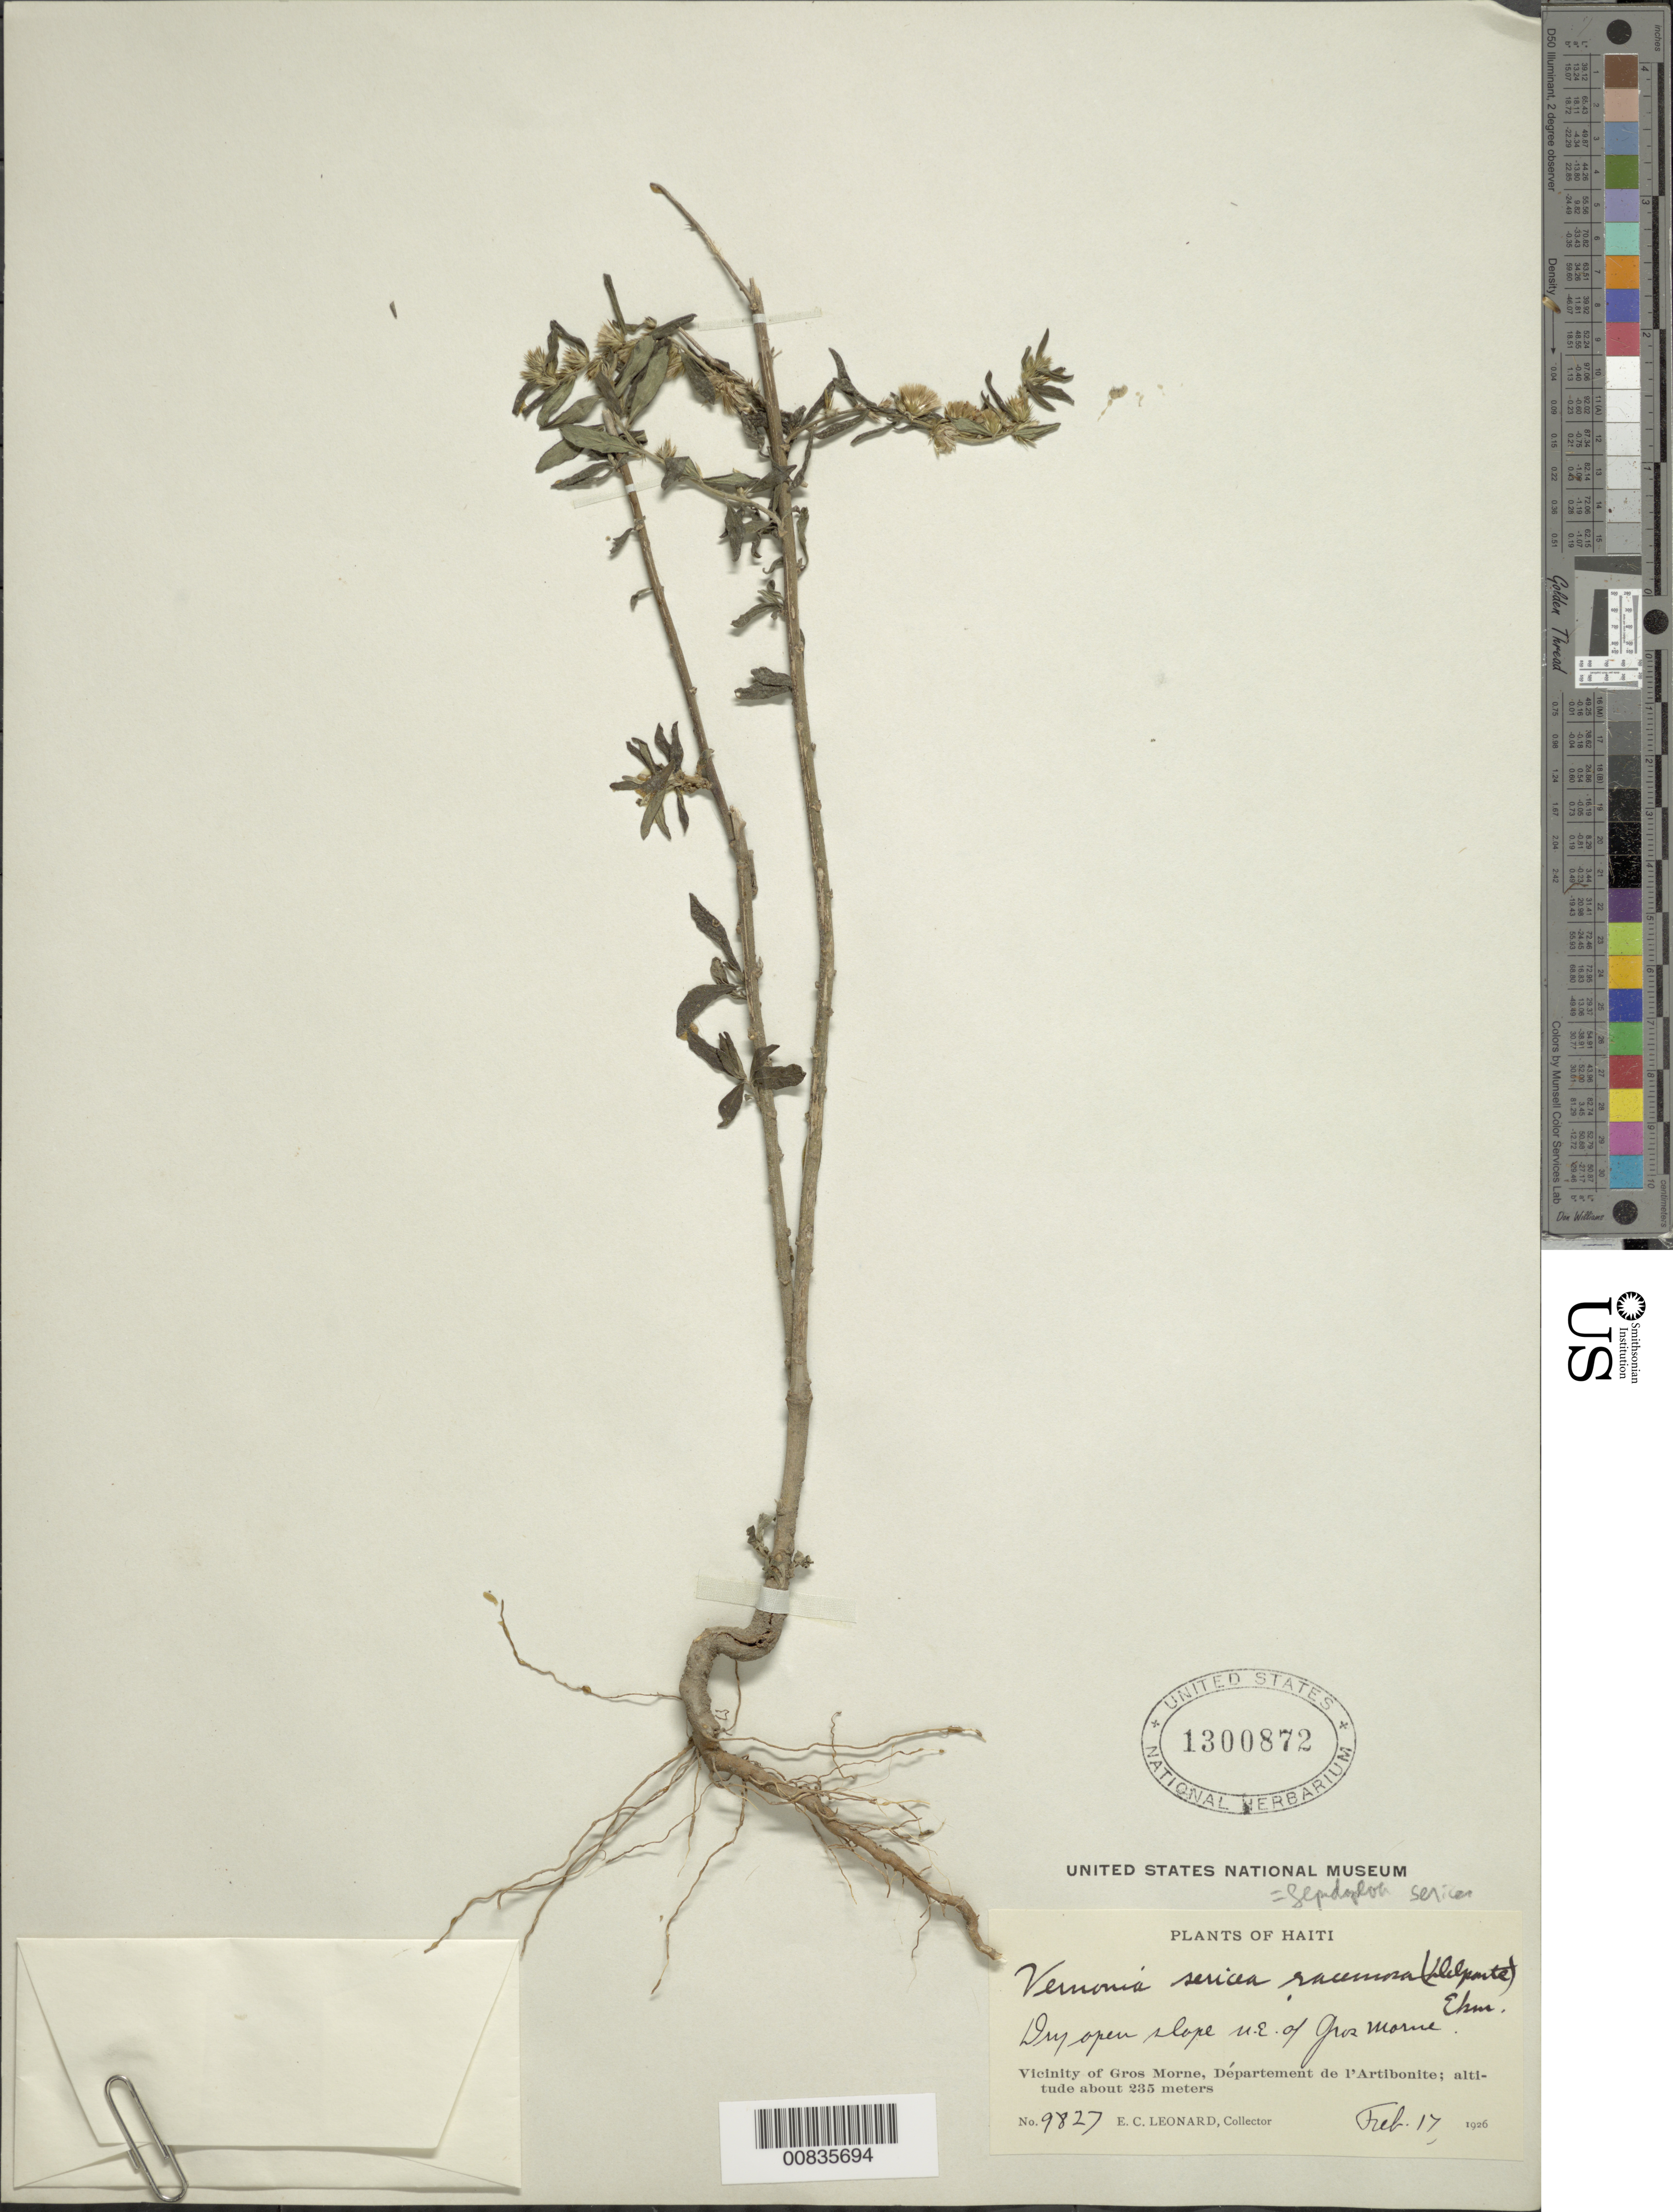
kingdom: Plantae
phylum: Tracheophyta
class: Magnoliopsida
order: Asterales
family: Asteraceae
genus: Lepidaploa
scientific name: Lepidaploa sericea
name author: (Rich.) H. Rob.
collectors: E. C. Leonard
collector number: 9827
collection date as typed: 17 Feb 1926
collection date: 1926-02-17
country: Haiti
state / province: Artibonite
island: Hispaniola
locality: Vicinity of Gros Morne, NE of city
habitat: Dry open slope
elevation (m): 235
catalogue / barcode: US 1300872